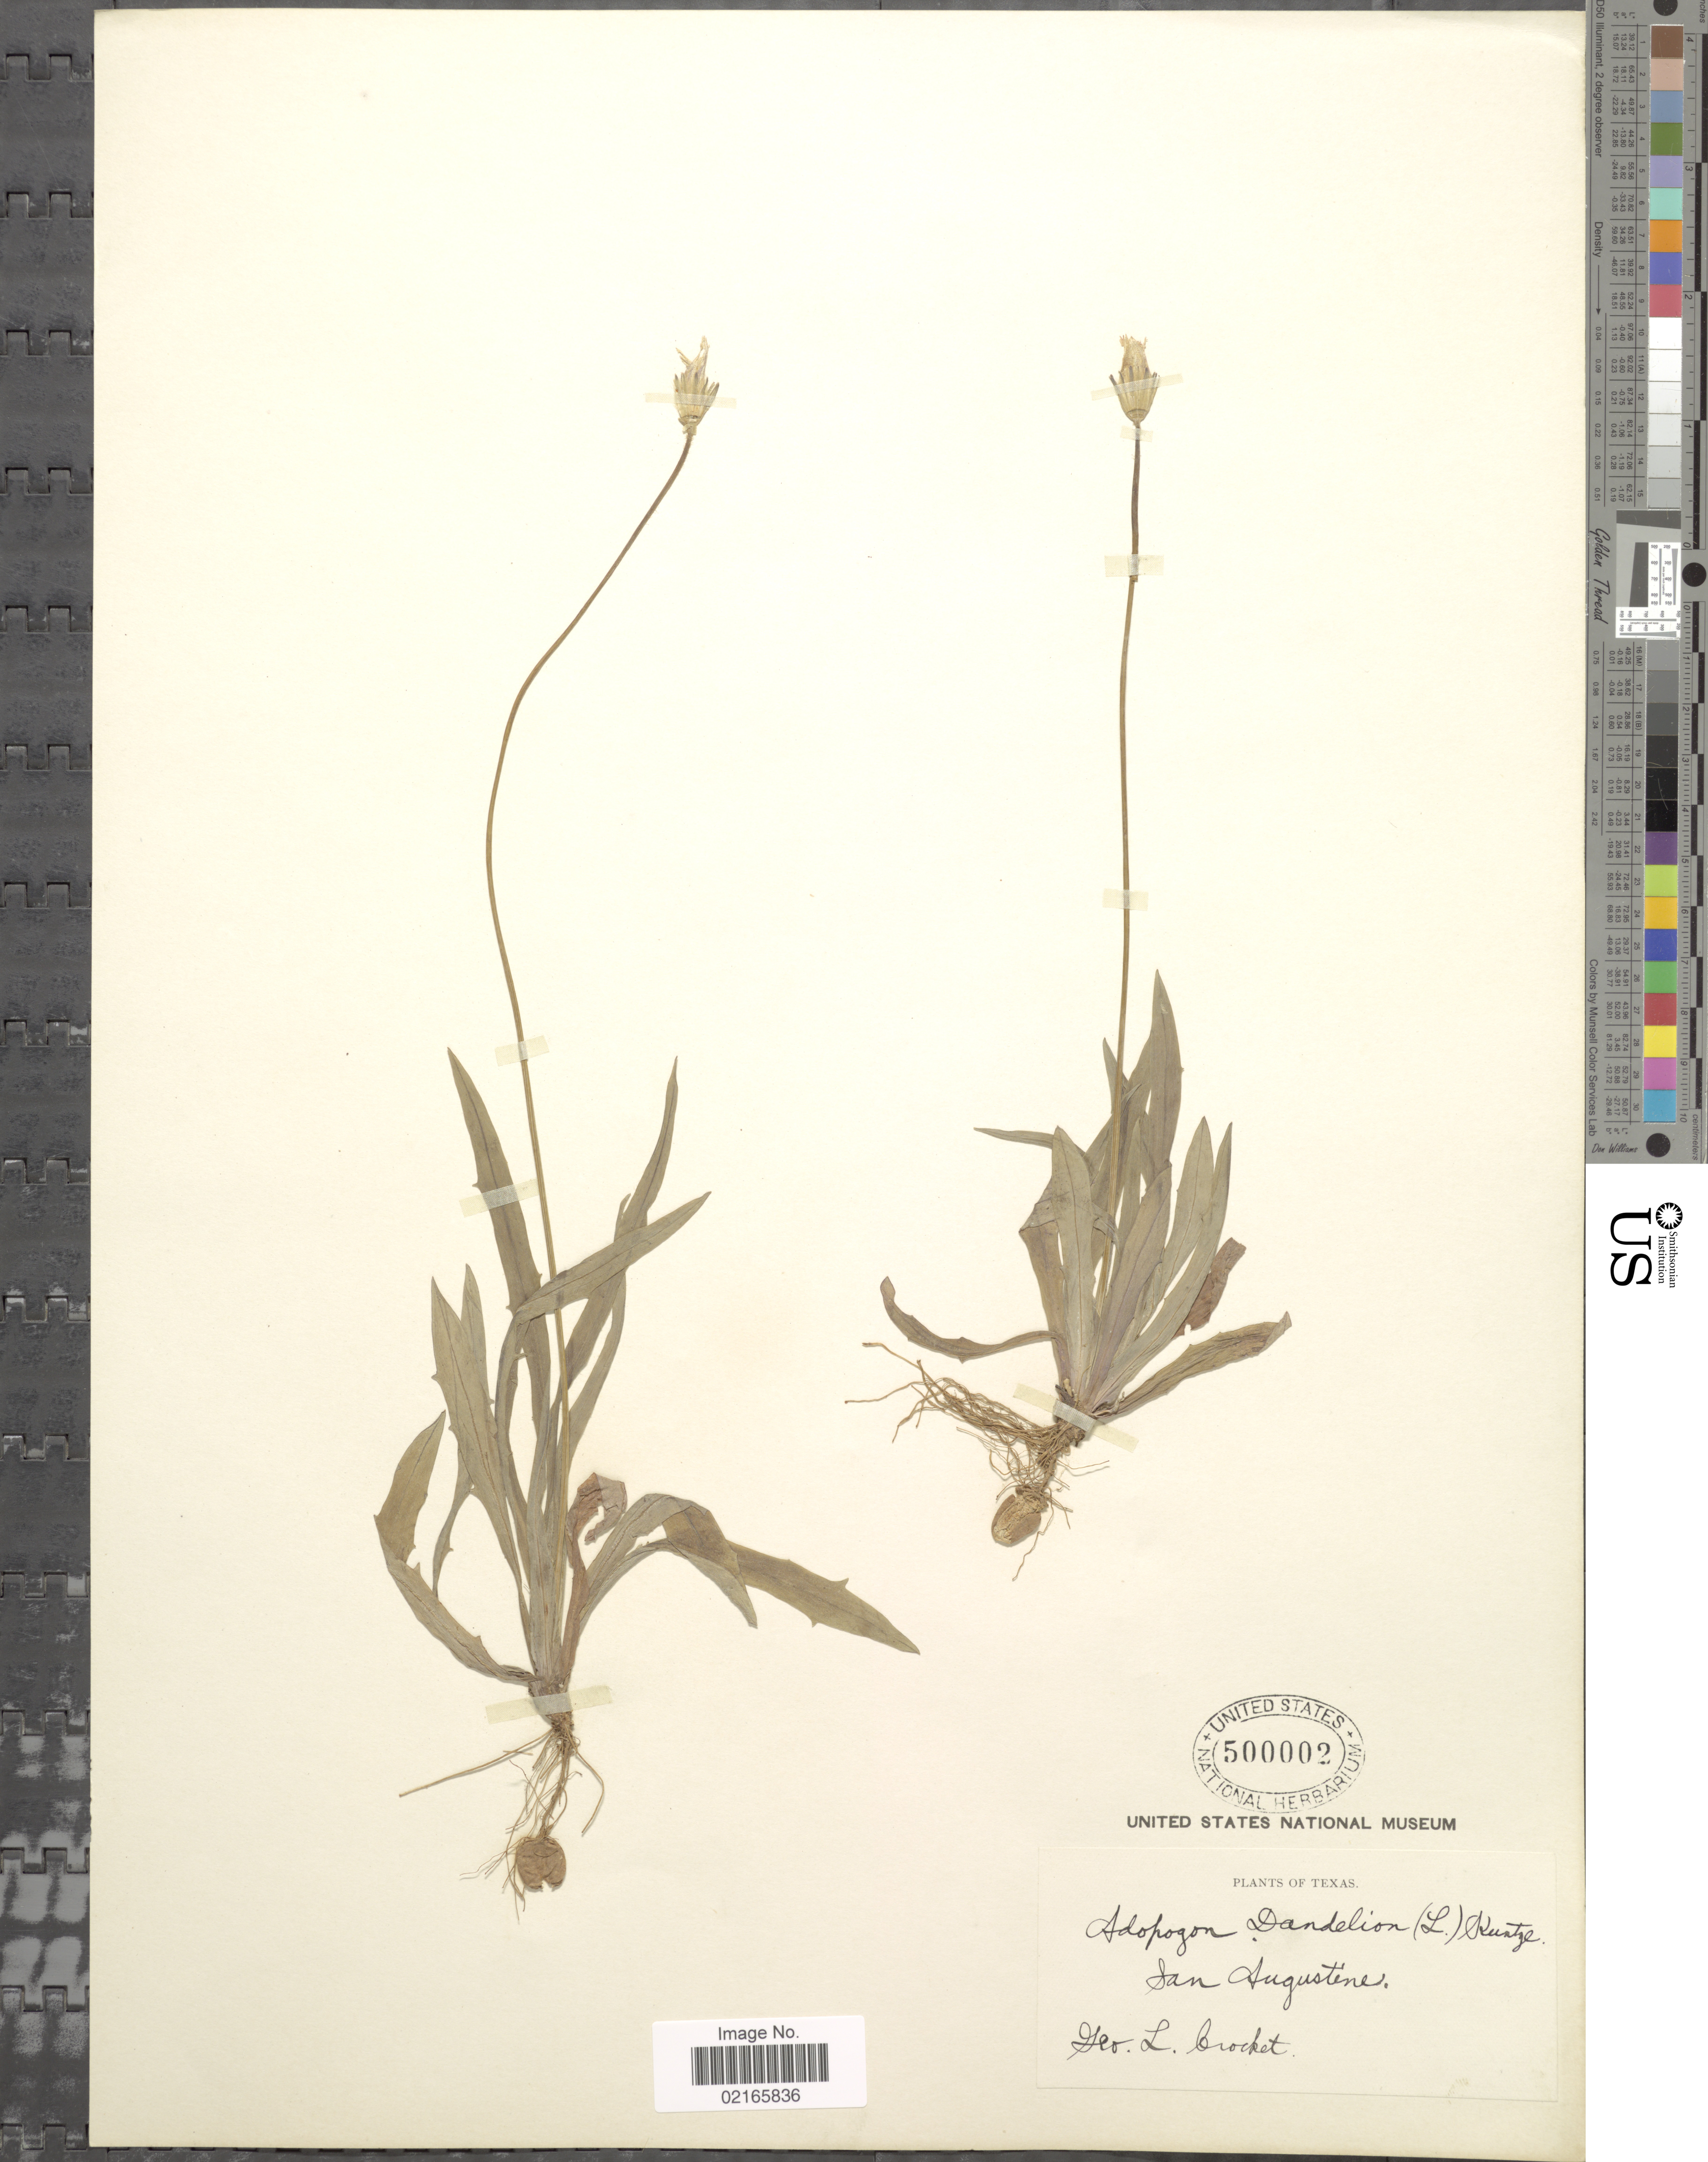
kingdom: Plantae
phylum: Tracheophyta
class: Magnoliopsida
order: Asterales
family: Asteraceae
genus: Krigia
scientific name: Krigia dandelion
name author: (L.) Nutt.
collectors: G. Crocket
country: United States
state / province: Texas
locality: San Augustine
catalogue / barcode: US 500002